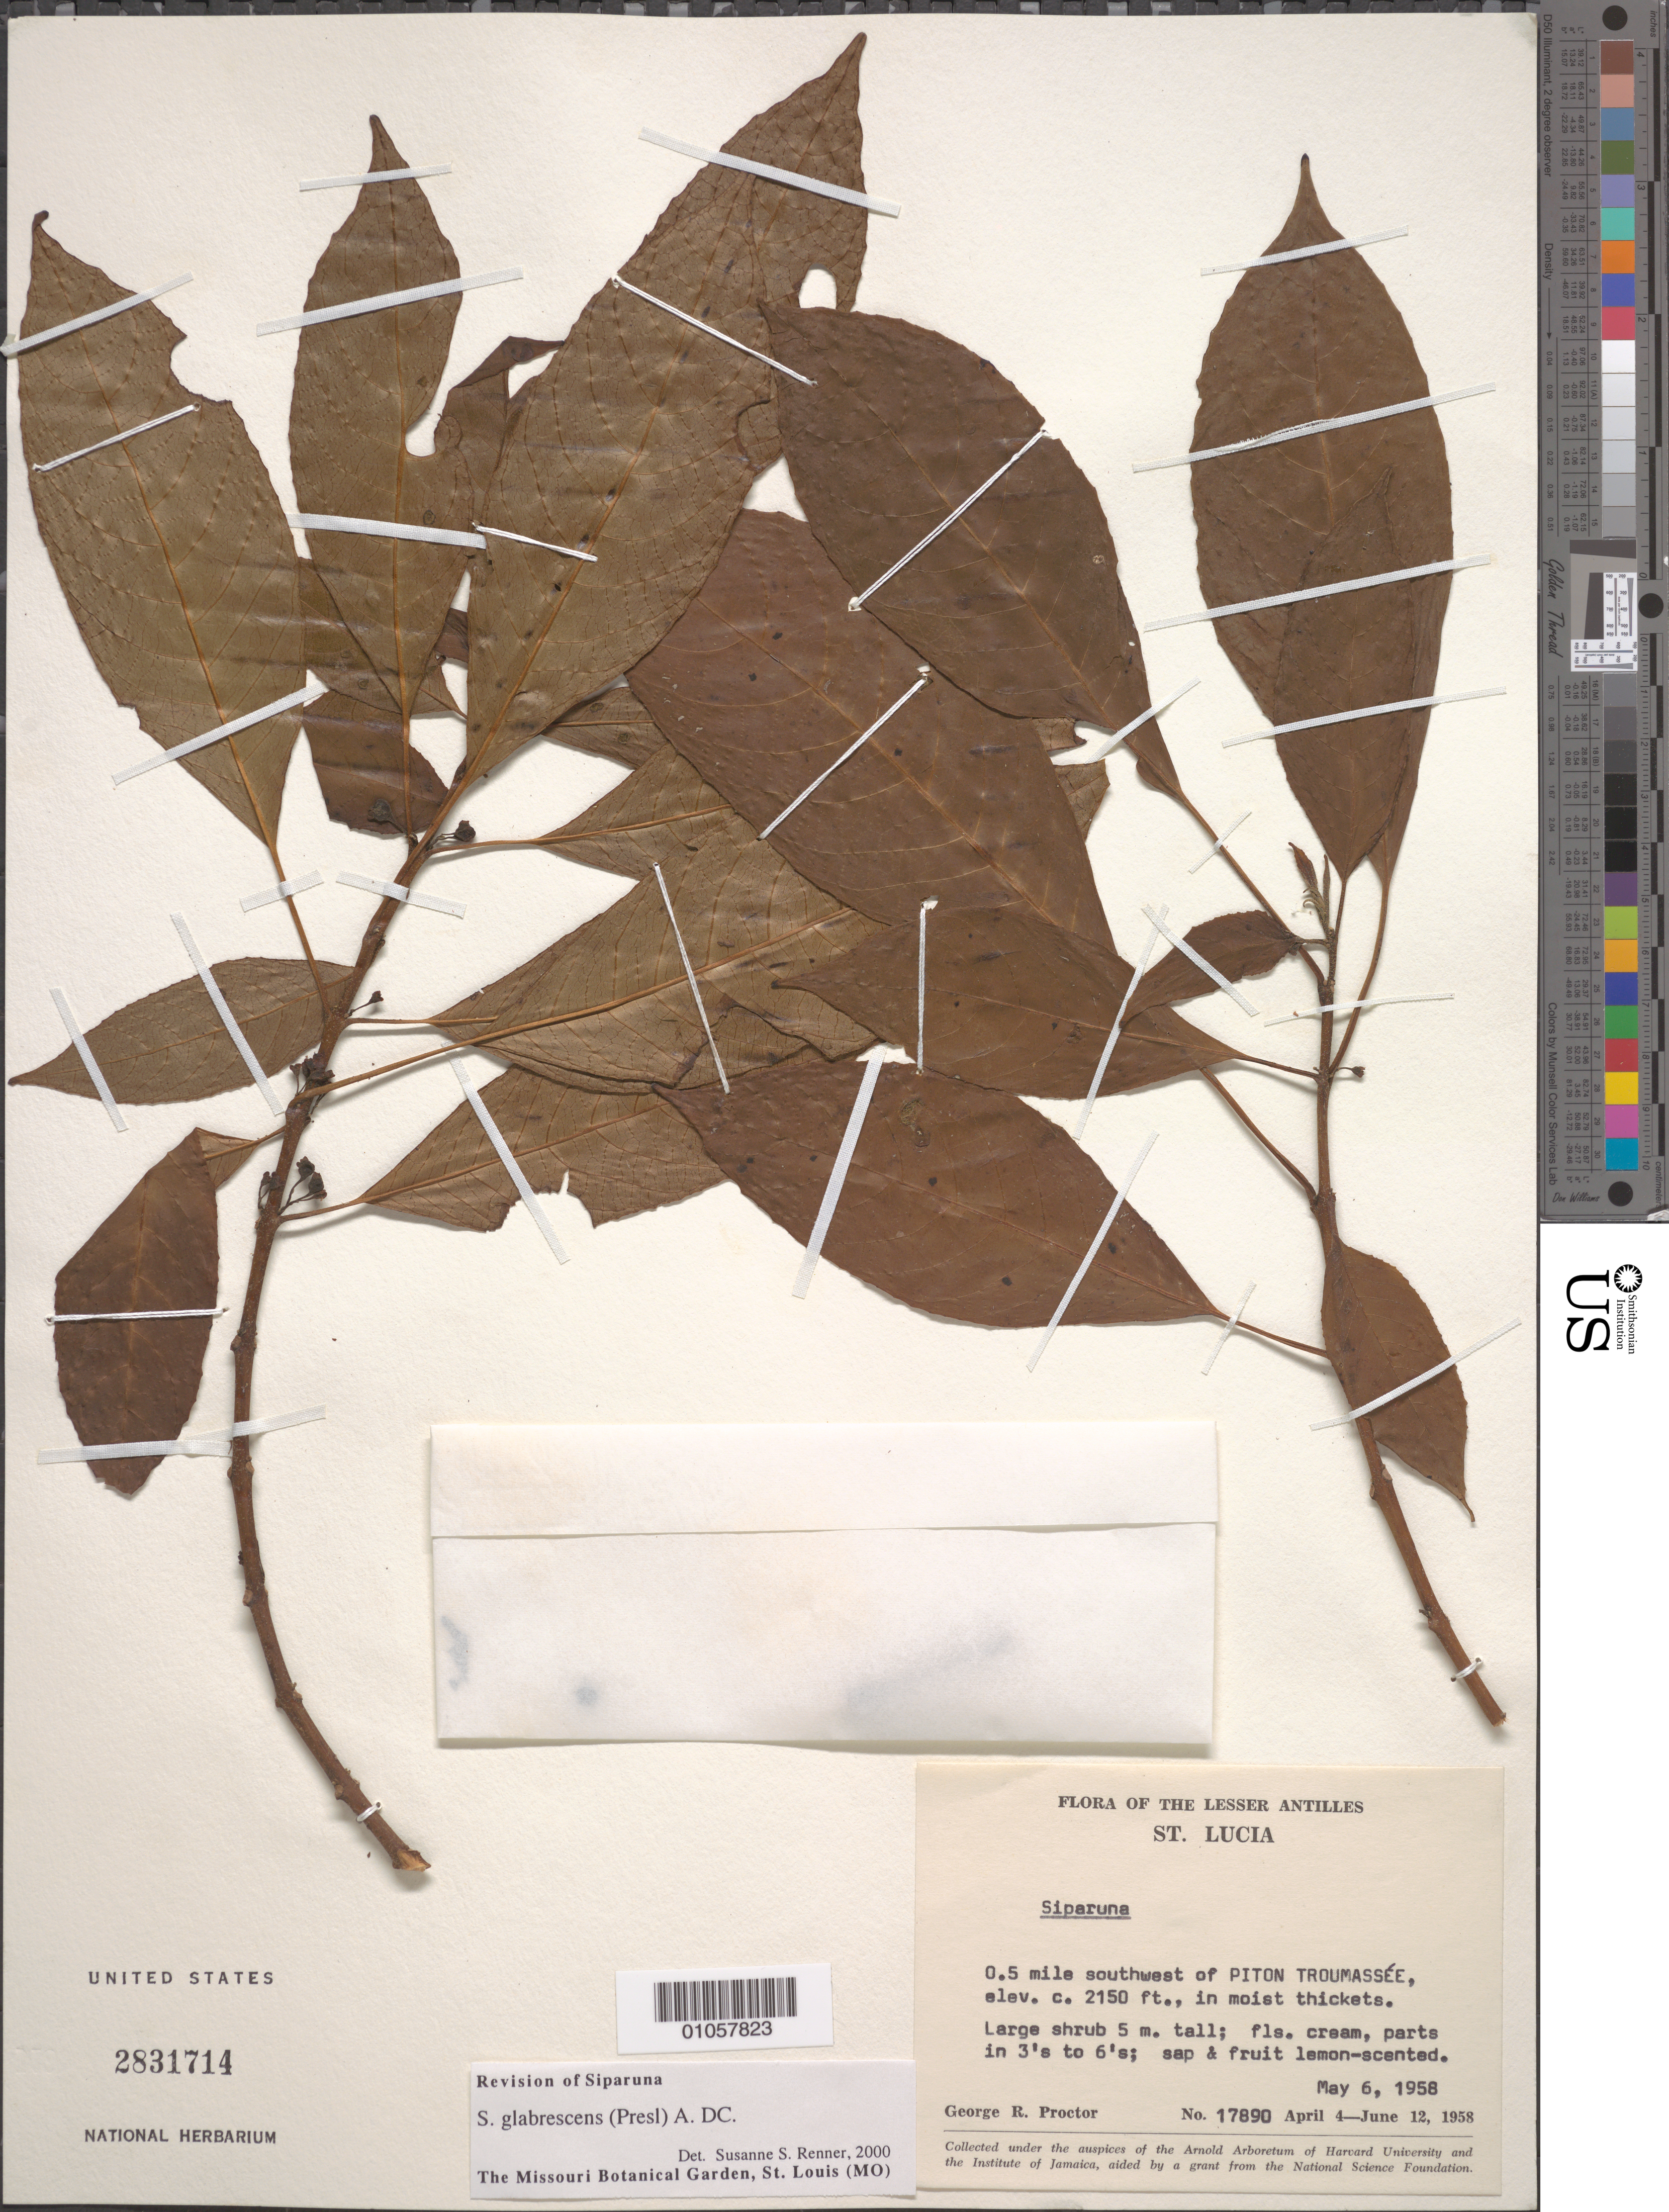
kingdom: Plantae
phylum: Tracheophyta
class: Magnoliopsida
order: Laurales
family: Siparunaceae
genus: Siparuna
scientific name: Siparuna glabrescens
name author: (C. Presl) A. DC.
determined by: Renner, S. S.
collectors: G. R. Proctor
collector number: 17890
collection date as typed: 04 Apr 1958 to 12 Jun 1958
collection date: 1958-04-04/1958-06-12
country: St. Lucia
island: St. Lucia I.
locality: Piton Troumassée, 0.5 mile SW of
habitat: In moist thickets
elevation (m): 655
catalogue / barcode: US 2831714